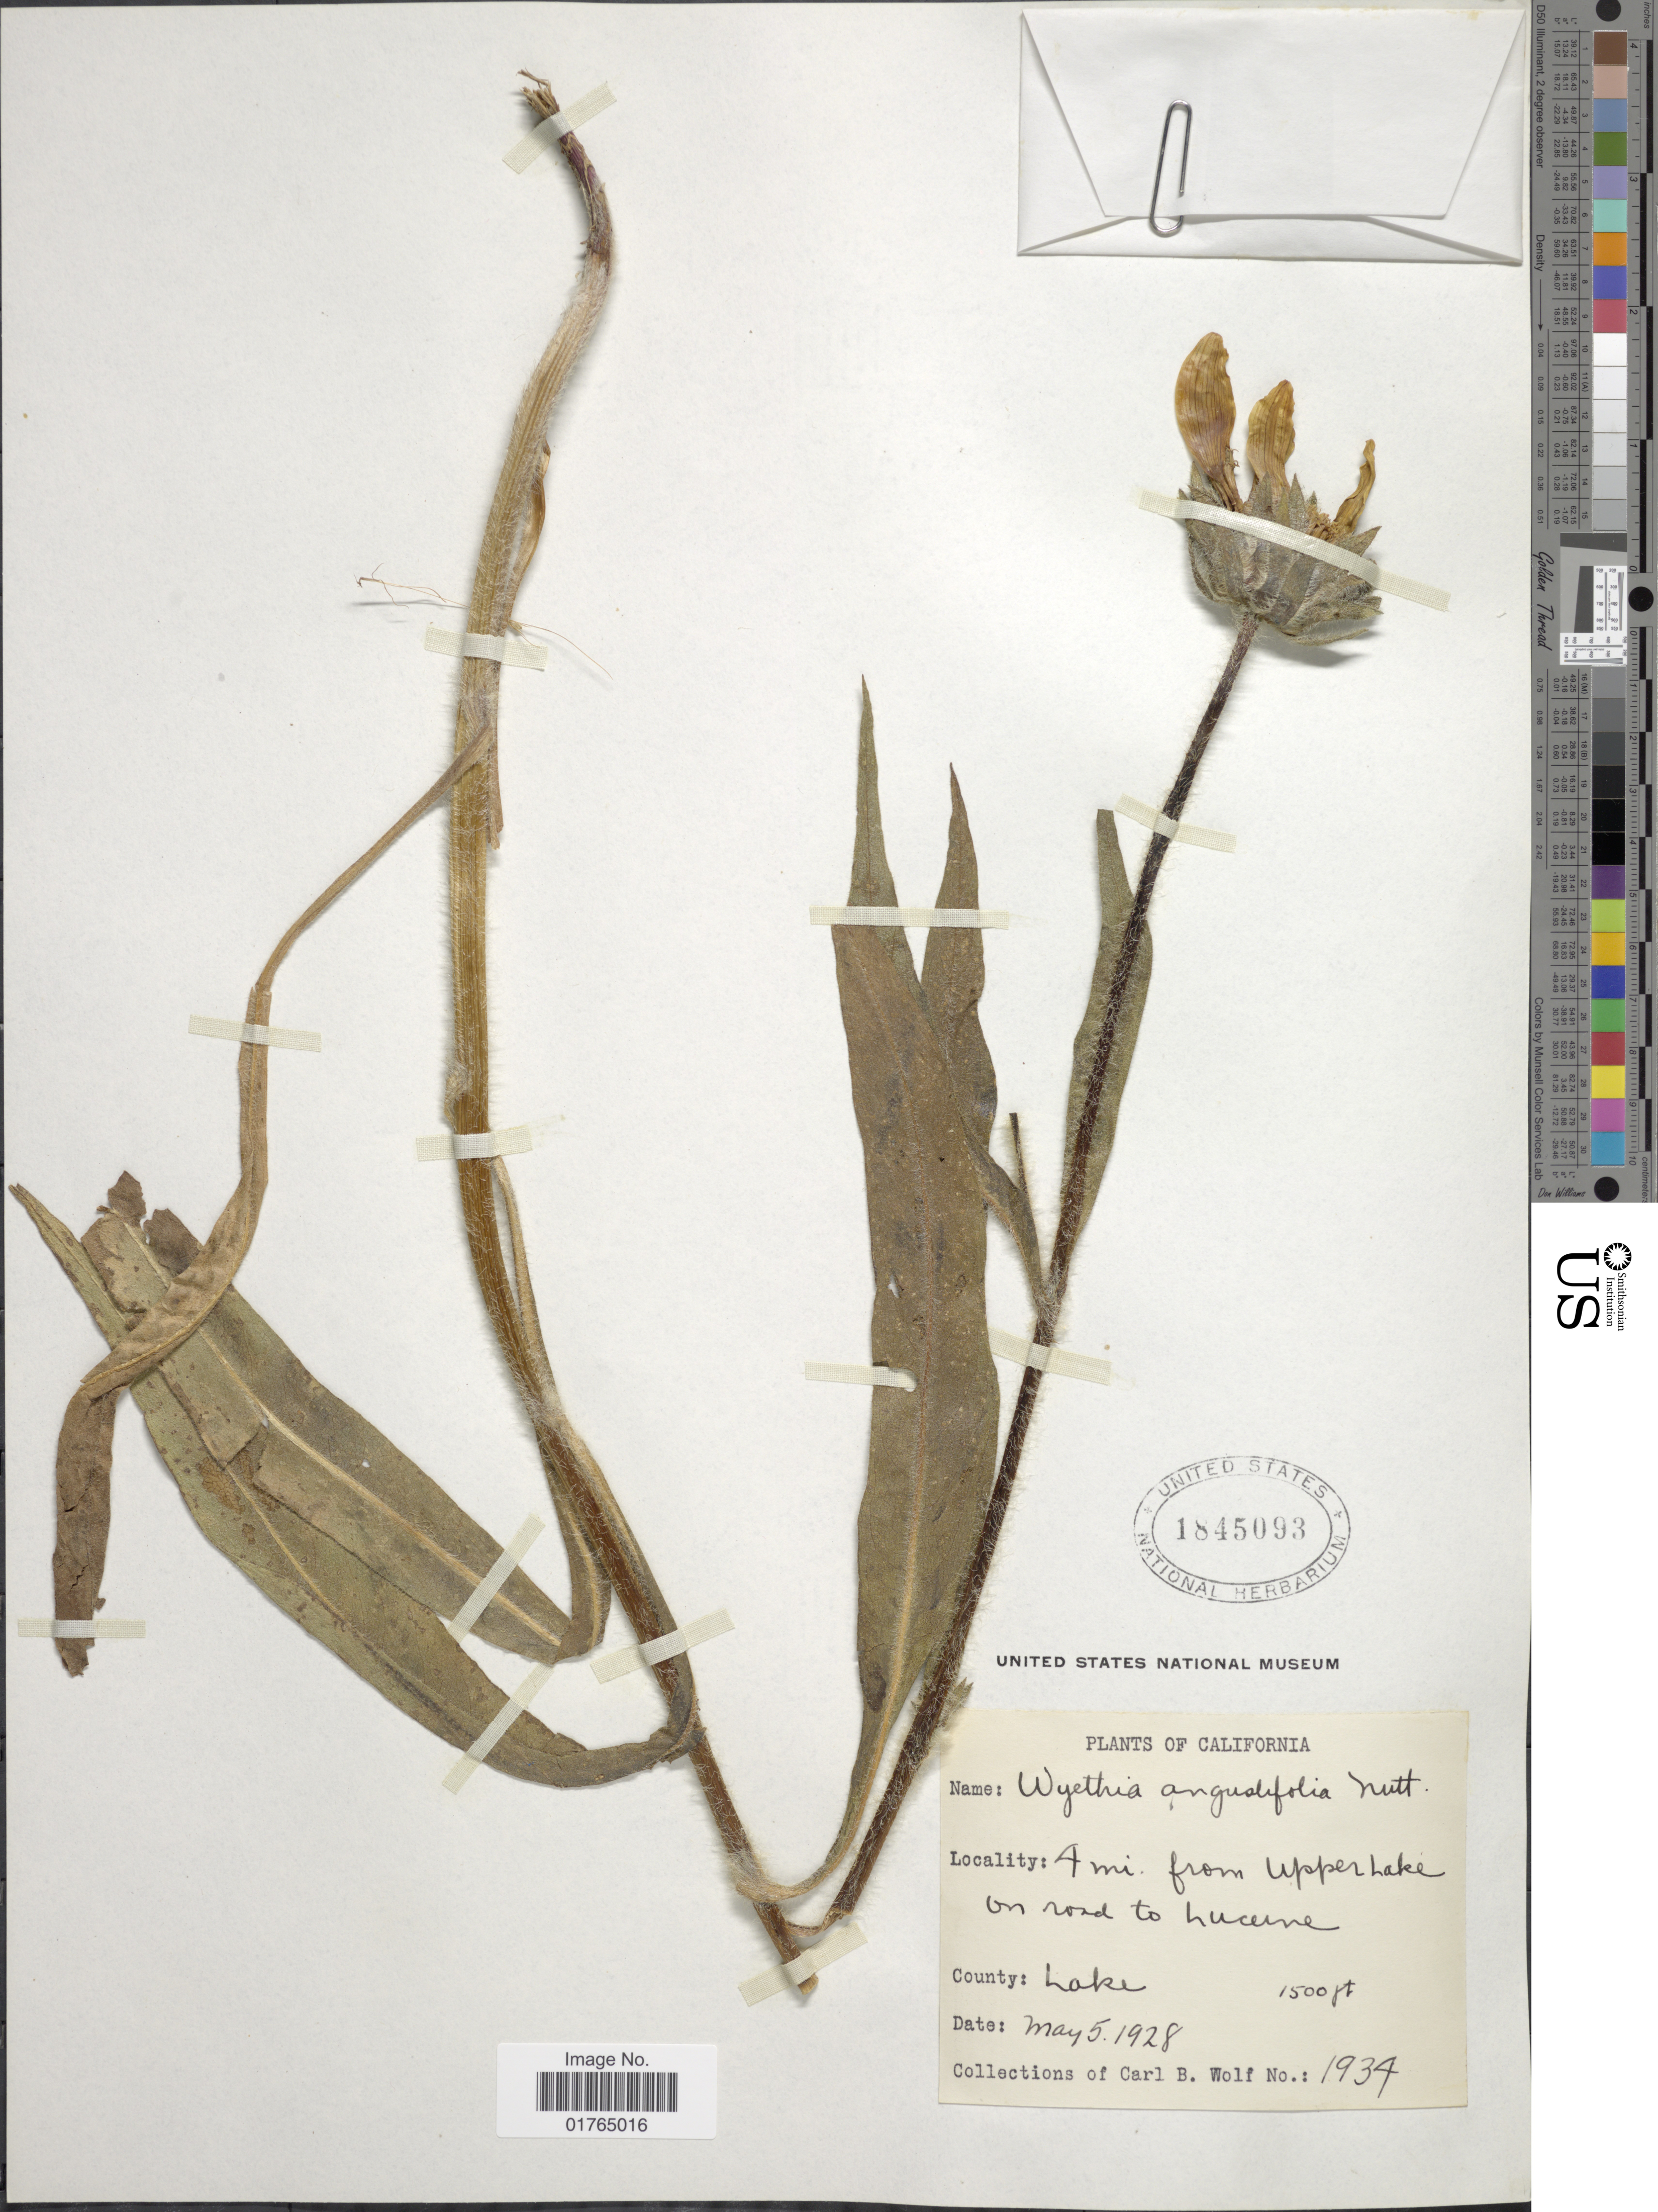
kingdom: Plantae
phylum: Tracheophyta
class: Magnoliopsida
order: Asterales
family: Asteraceae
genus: Wyethia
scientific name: Wyethia angustifolia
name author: (DC.) Nutt.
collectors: C. B. Wolf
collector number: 1934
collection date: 1928-05-05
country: United States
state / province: California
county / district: Lake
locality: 4 mi from Upper Lake on road to Lucerne, County Lake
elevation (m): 457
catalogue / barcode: US 1845093